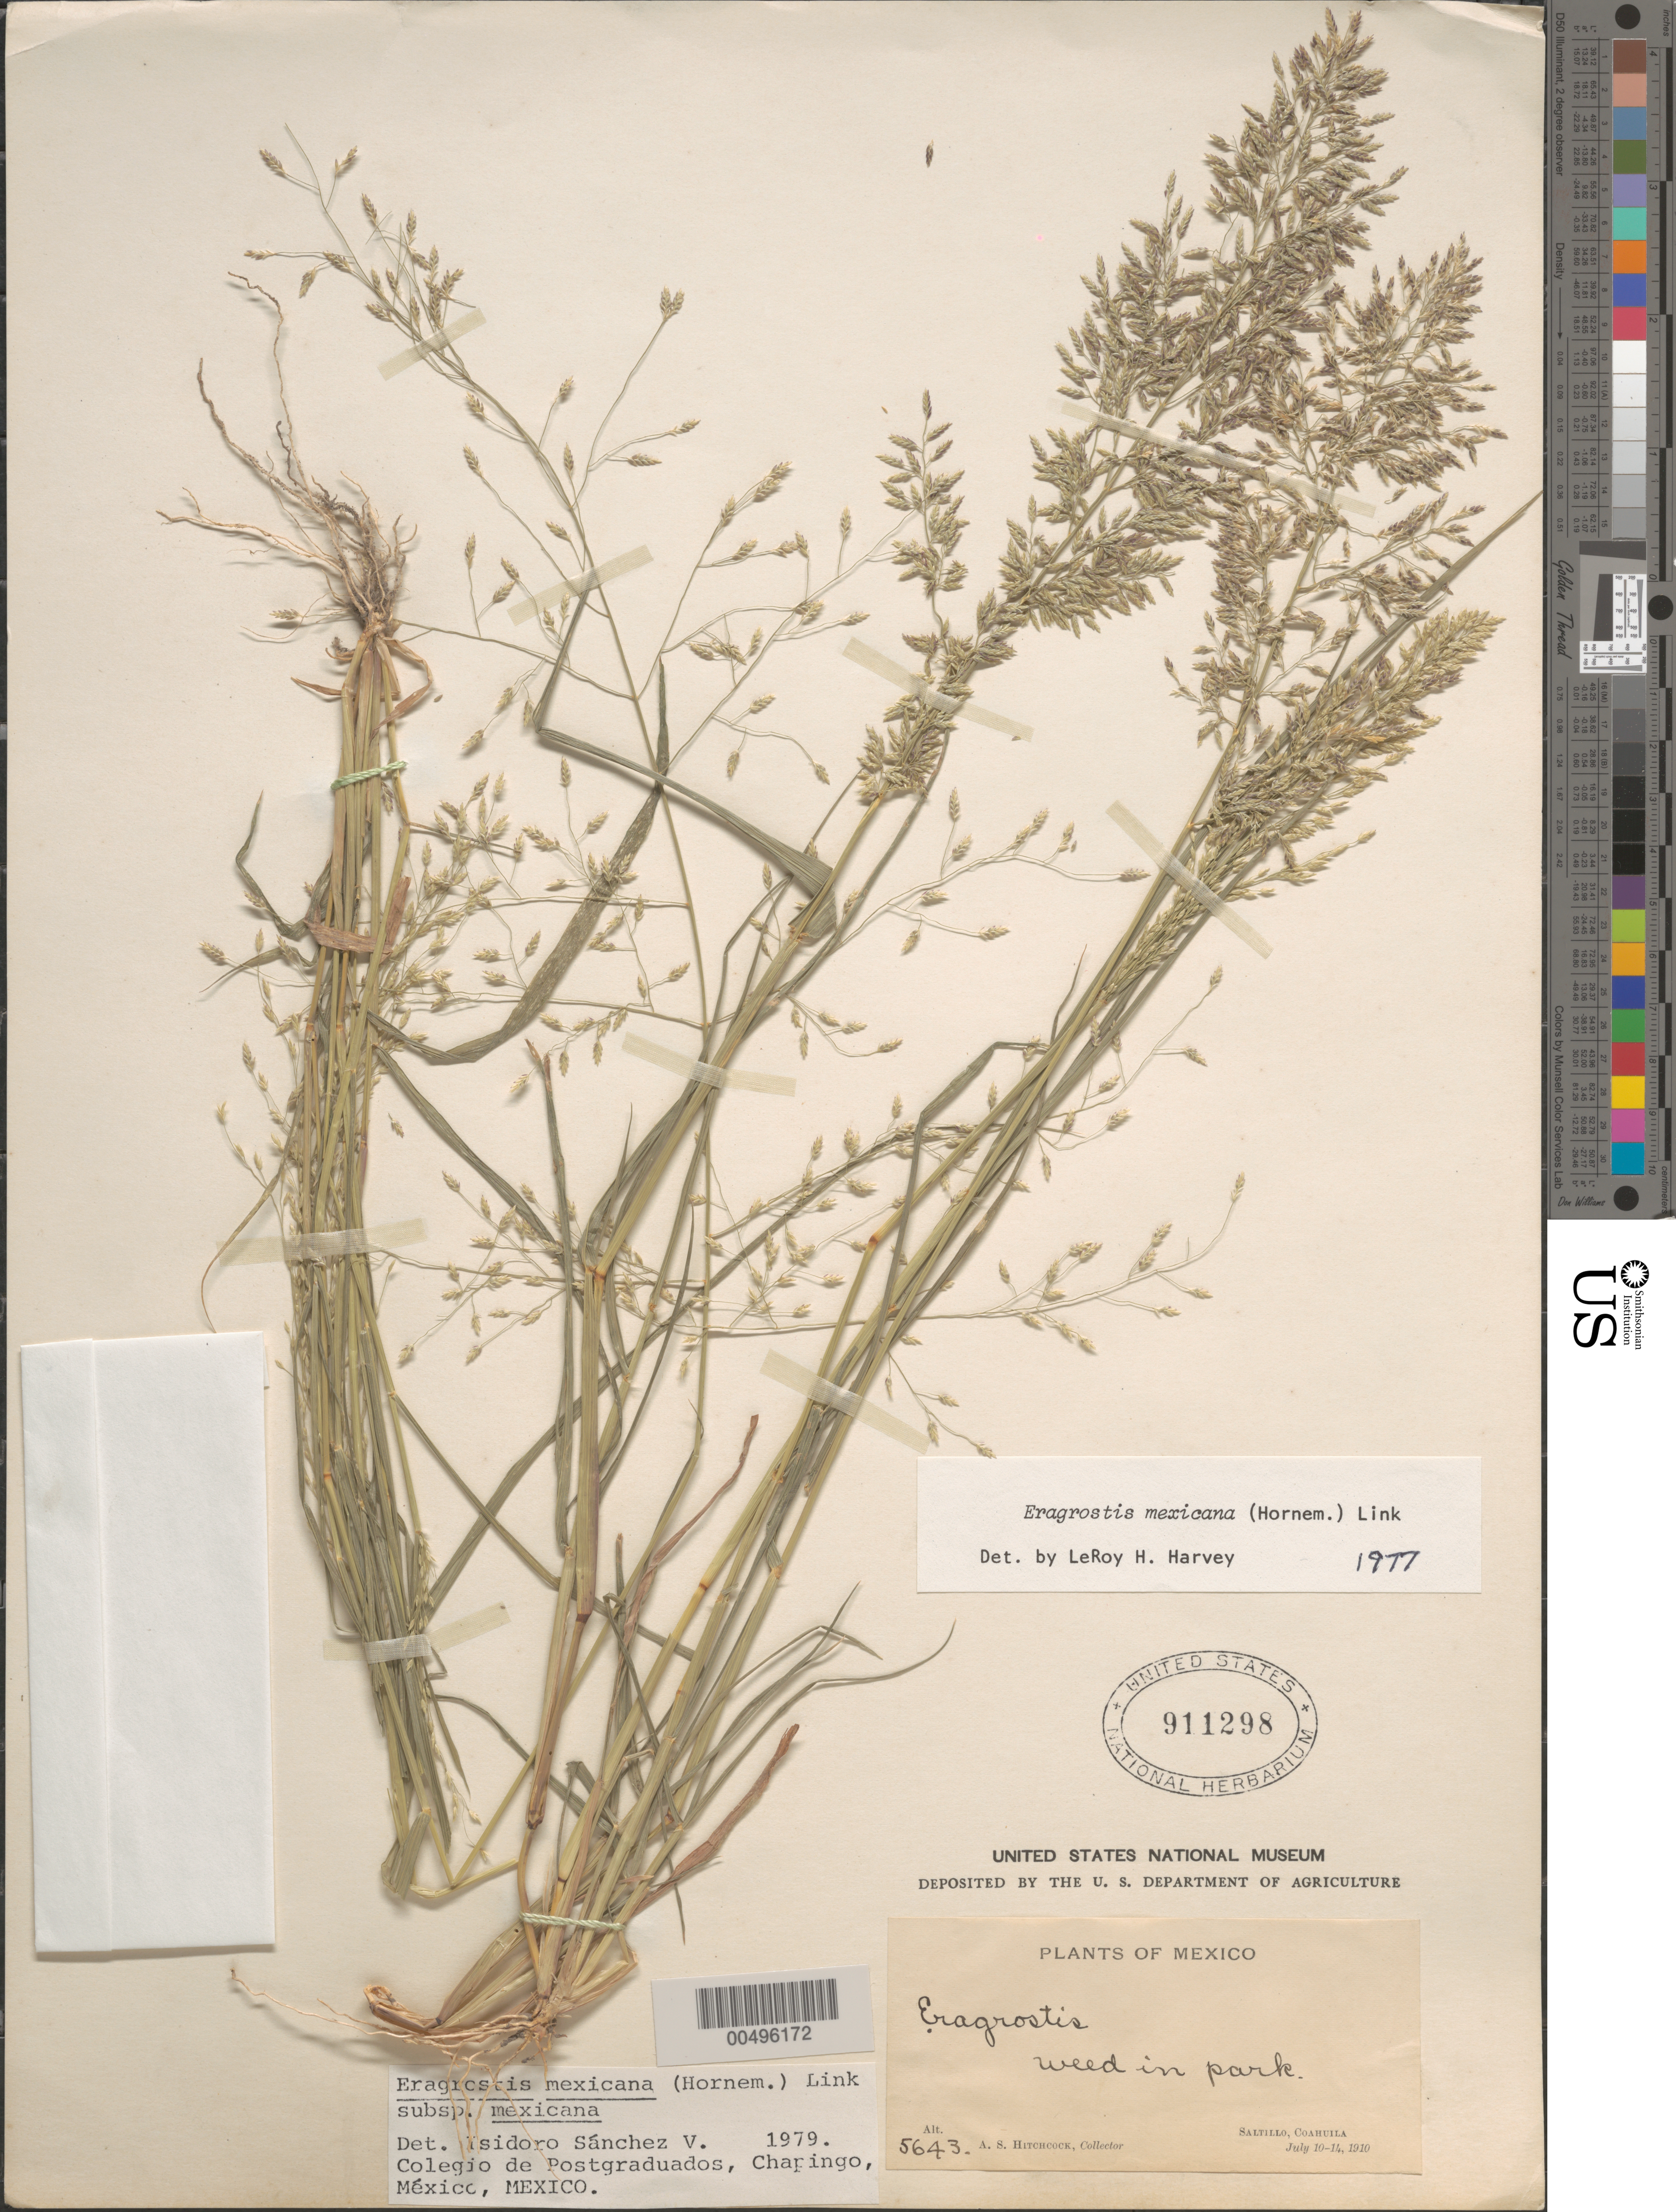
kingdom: Plantae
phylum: Tracheophyta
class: Liliopsida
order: Poales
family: Poaceae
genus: Eragrostis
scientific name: Eragrostis mexicana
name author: (Hornem.) Link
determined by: Sánchez Vega, I. M.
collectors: A. S. Hitchcock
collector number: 5643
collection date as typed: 10 Jul 1910 to 14 Jul 1910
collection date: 1910-07-10/1910-07-14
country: Mexico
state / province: Coahuila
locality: Saltillo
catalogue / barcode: US 911298